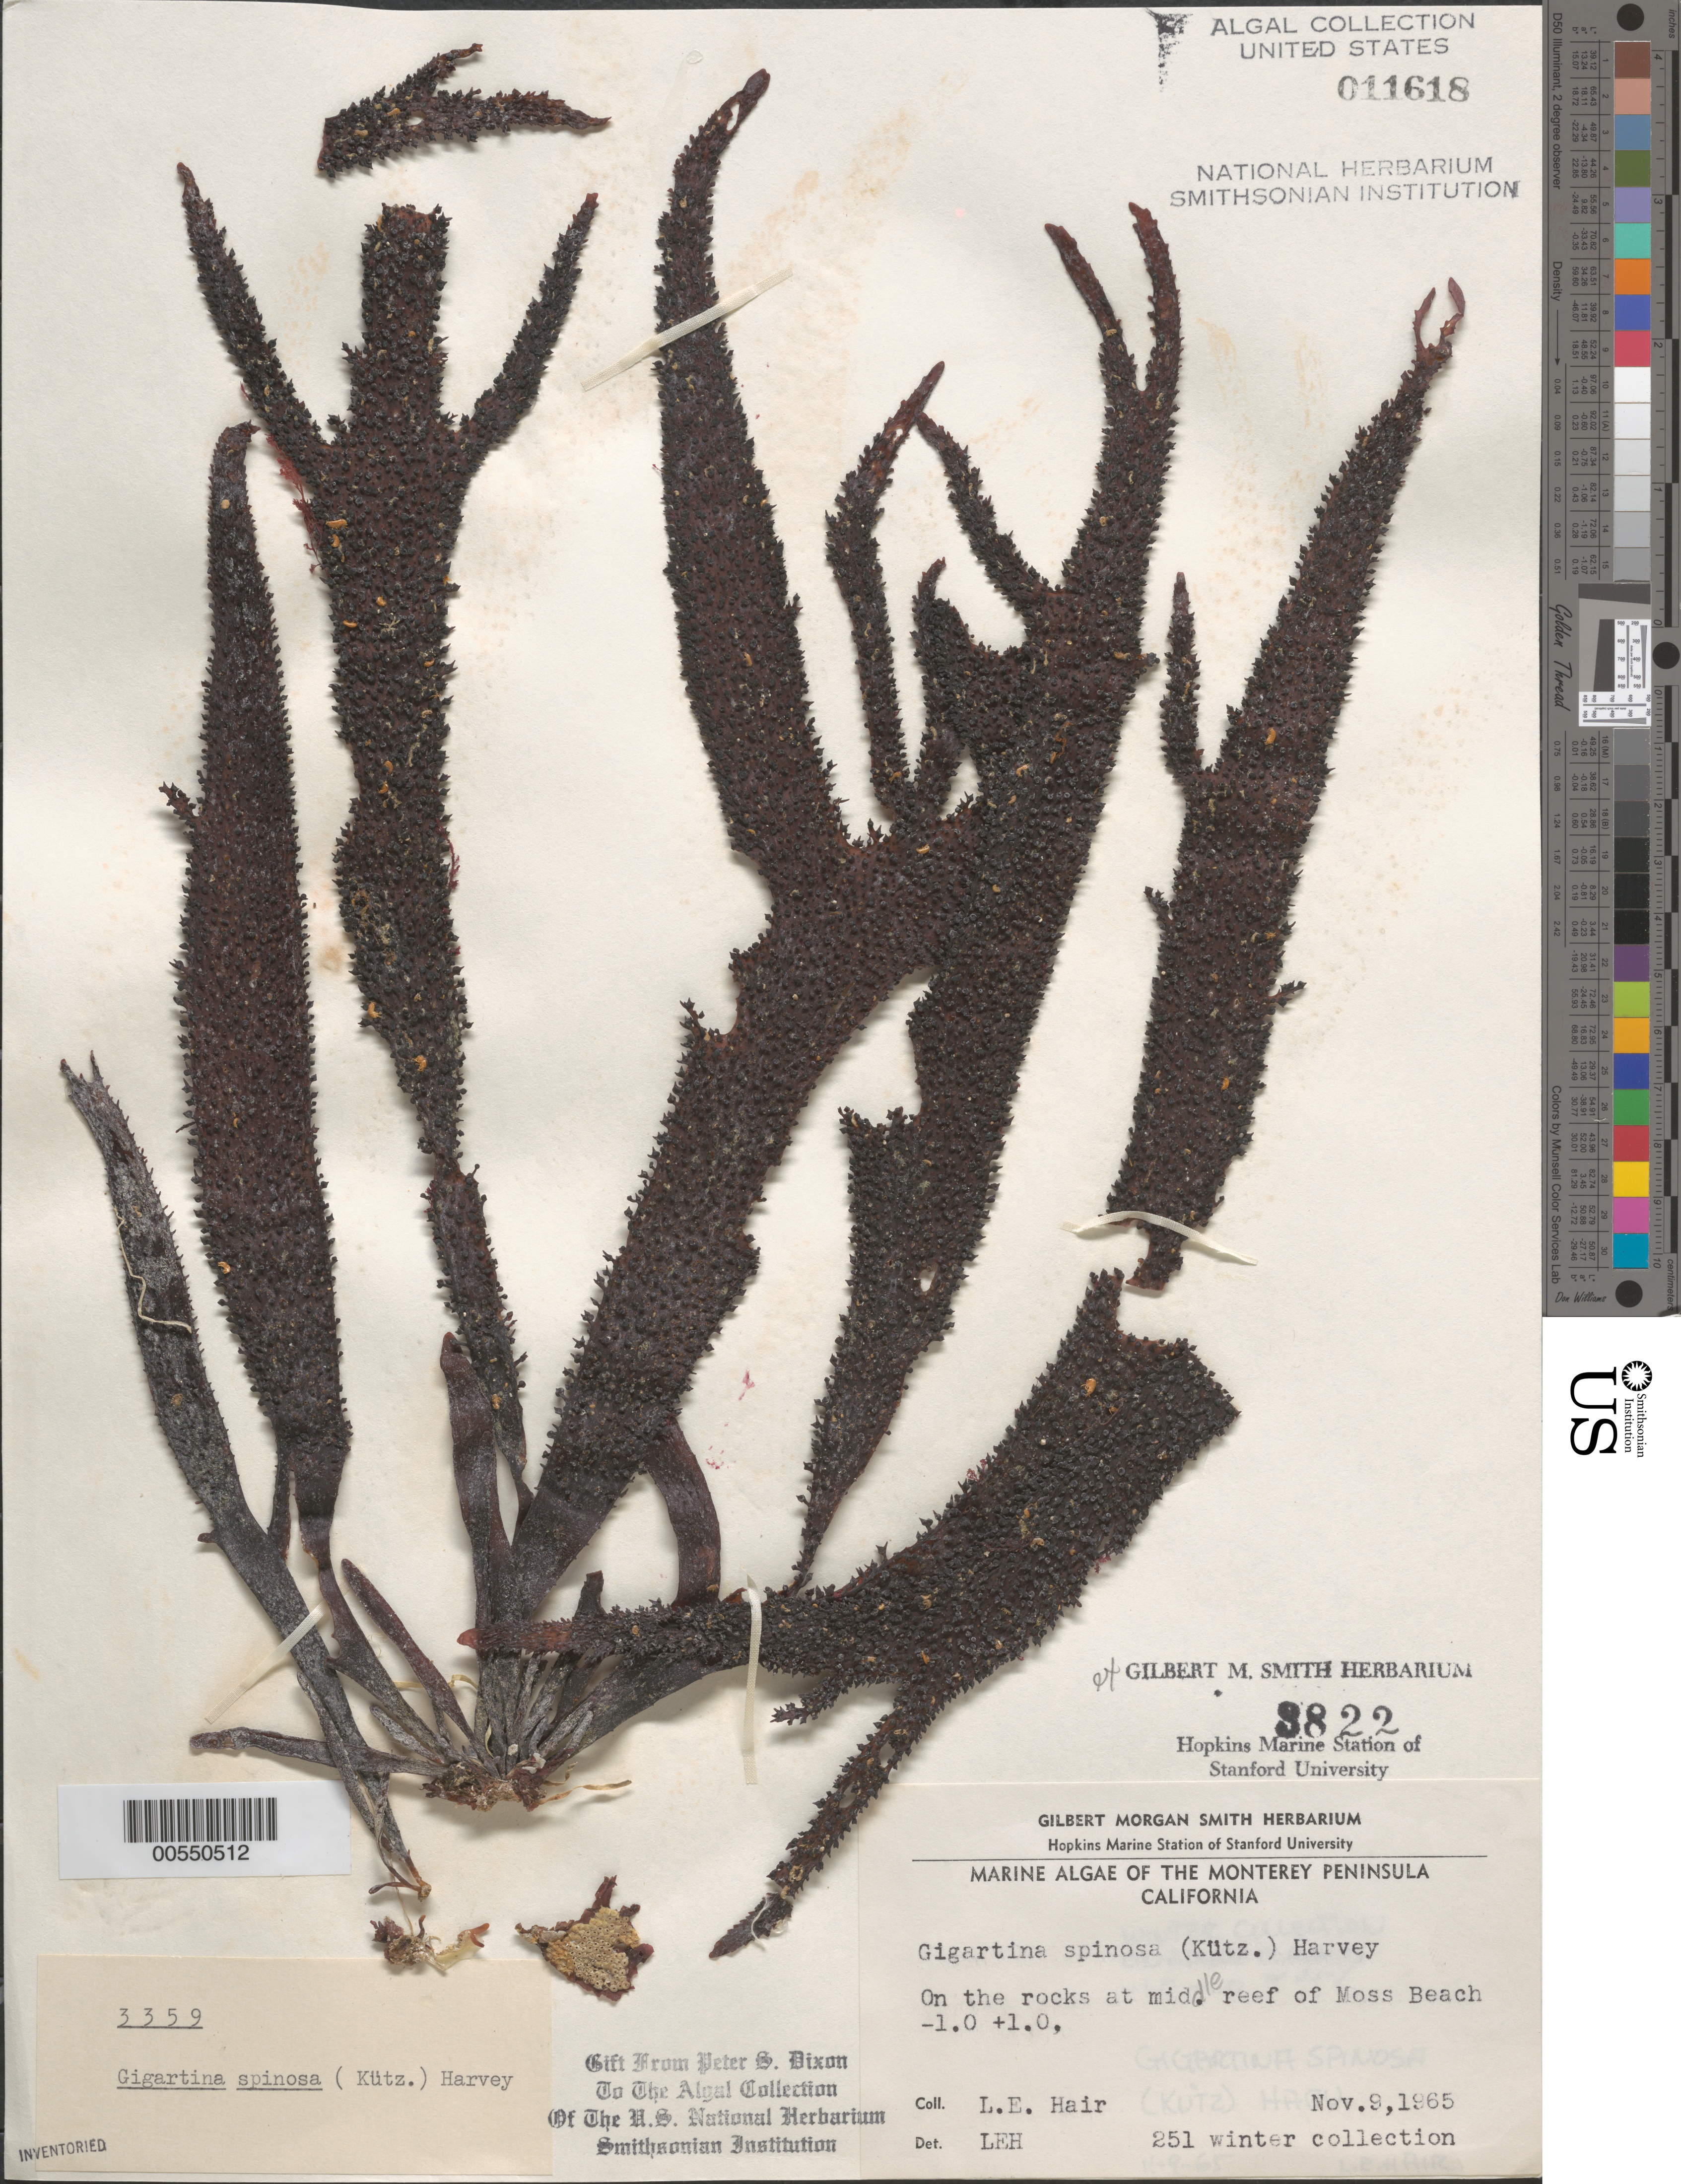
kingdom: Plantae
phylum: Rhodophyta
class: Florideophyceae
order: Gigartinales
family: Gigartinaceae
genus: Chondracanthus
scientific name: Chondracanthus spinosus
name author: (Kütz.) Guiry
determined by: Algae name updating Project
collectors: L. Hair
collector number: LEH 251 & PSD 3359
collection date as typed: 09 Nov 1965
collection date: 1965-11-09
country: United States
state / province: California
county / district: Monterey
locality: Middle Reef of Moss Beach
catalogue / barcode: US 11618